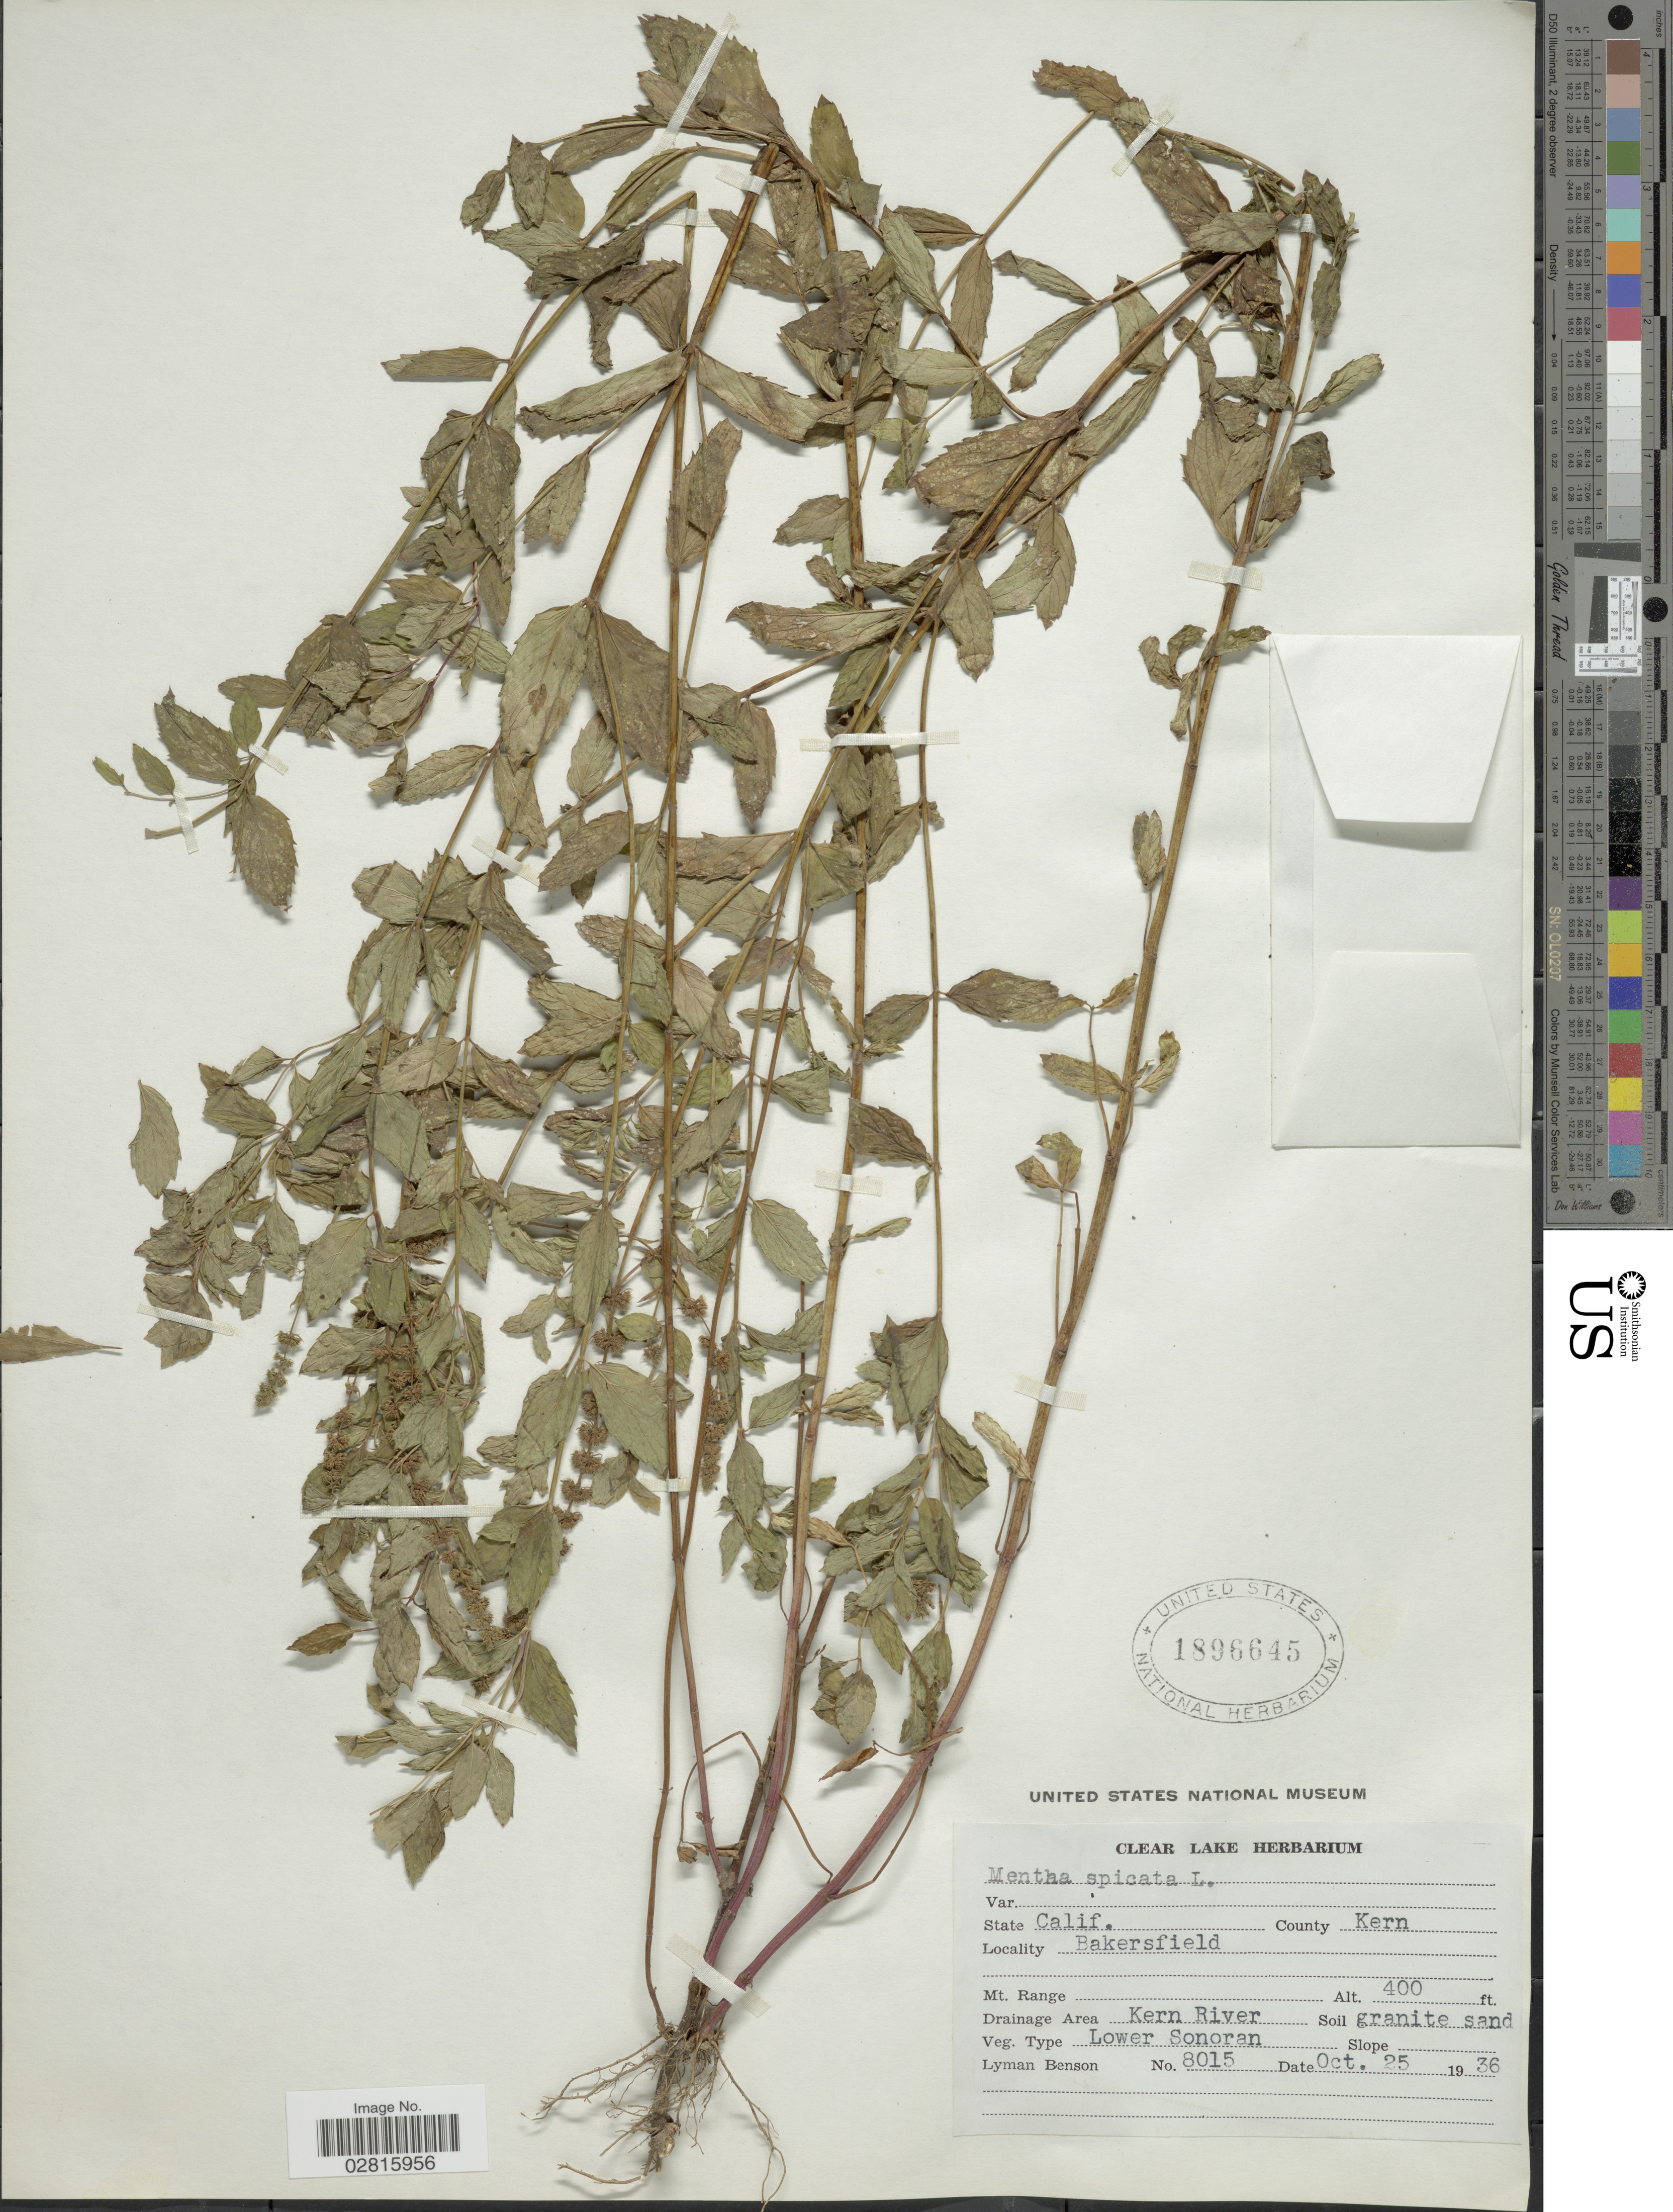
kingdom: Plantae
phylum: Tracheophyta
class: Magnoliopsida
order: Lamiales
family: Lamiaceae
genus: Mentha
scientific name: Mentha spicata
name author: L.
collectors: L. D. Benson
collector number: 8015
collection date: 1936-10-25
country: United States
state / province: California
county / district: Kern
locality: State Calif. County Kern. Drainage Area Kern River. Lower Sonoran.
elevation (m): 122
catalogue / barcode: US 1896645